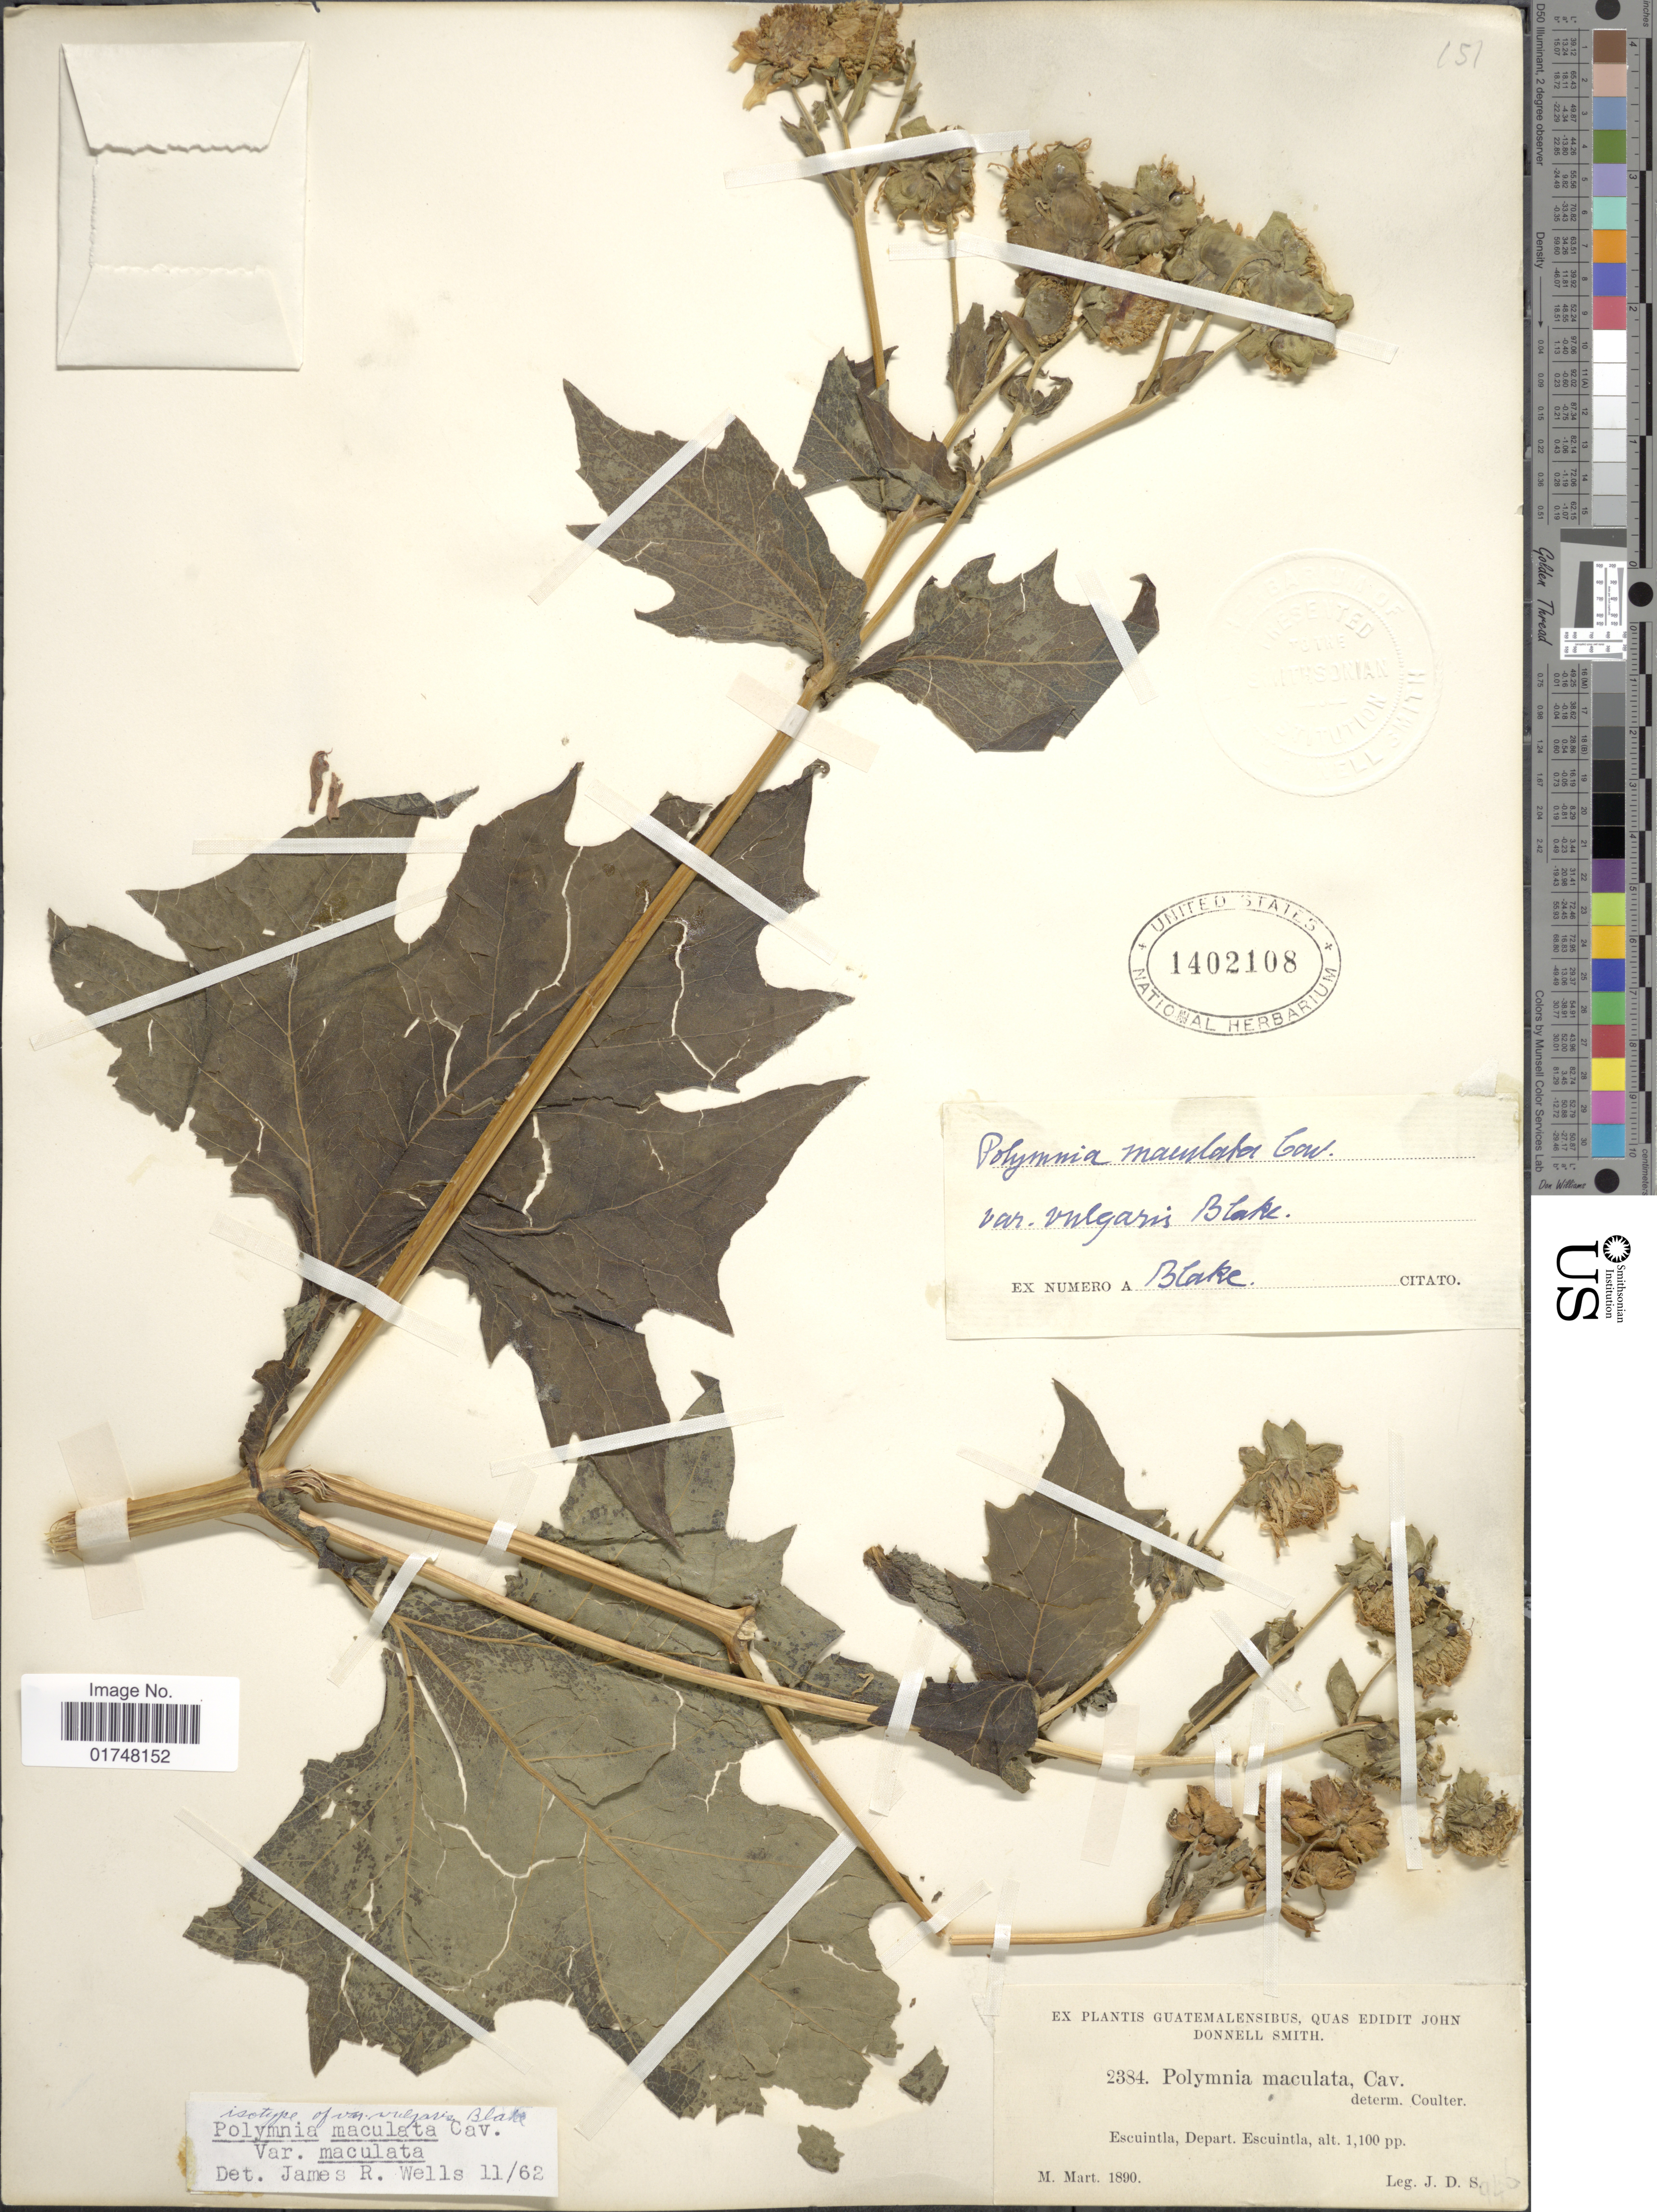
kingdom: Plantae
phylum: Tracheophyta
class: Magnoliopsida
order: Asterales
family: Asteraceae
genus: Smallanthus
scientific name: Smallanthus maculatus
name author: (Cav.) H. Rob.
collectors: J. Donnell Smith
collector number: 2384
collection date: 1890-03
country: Guatemala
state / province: Escuintla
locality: Escuintla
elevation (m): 335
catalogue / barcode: US 1402108